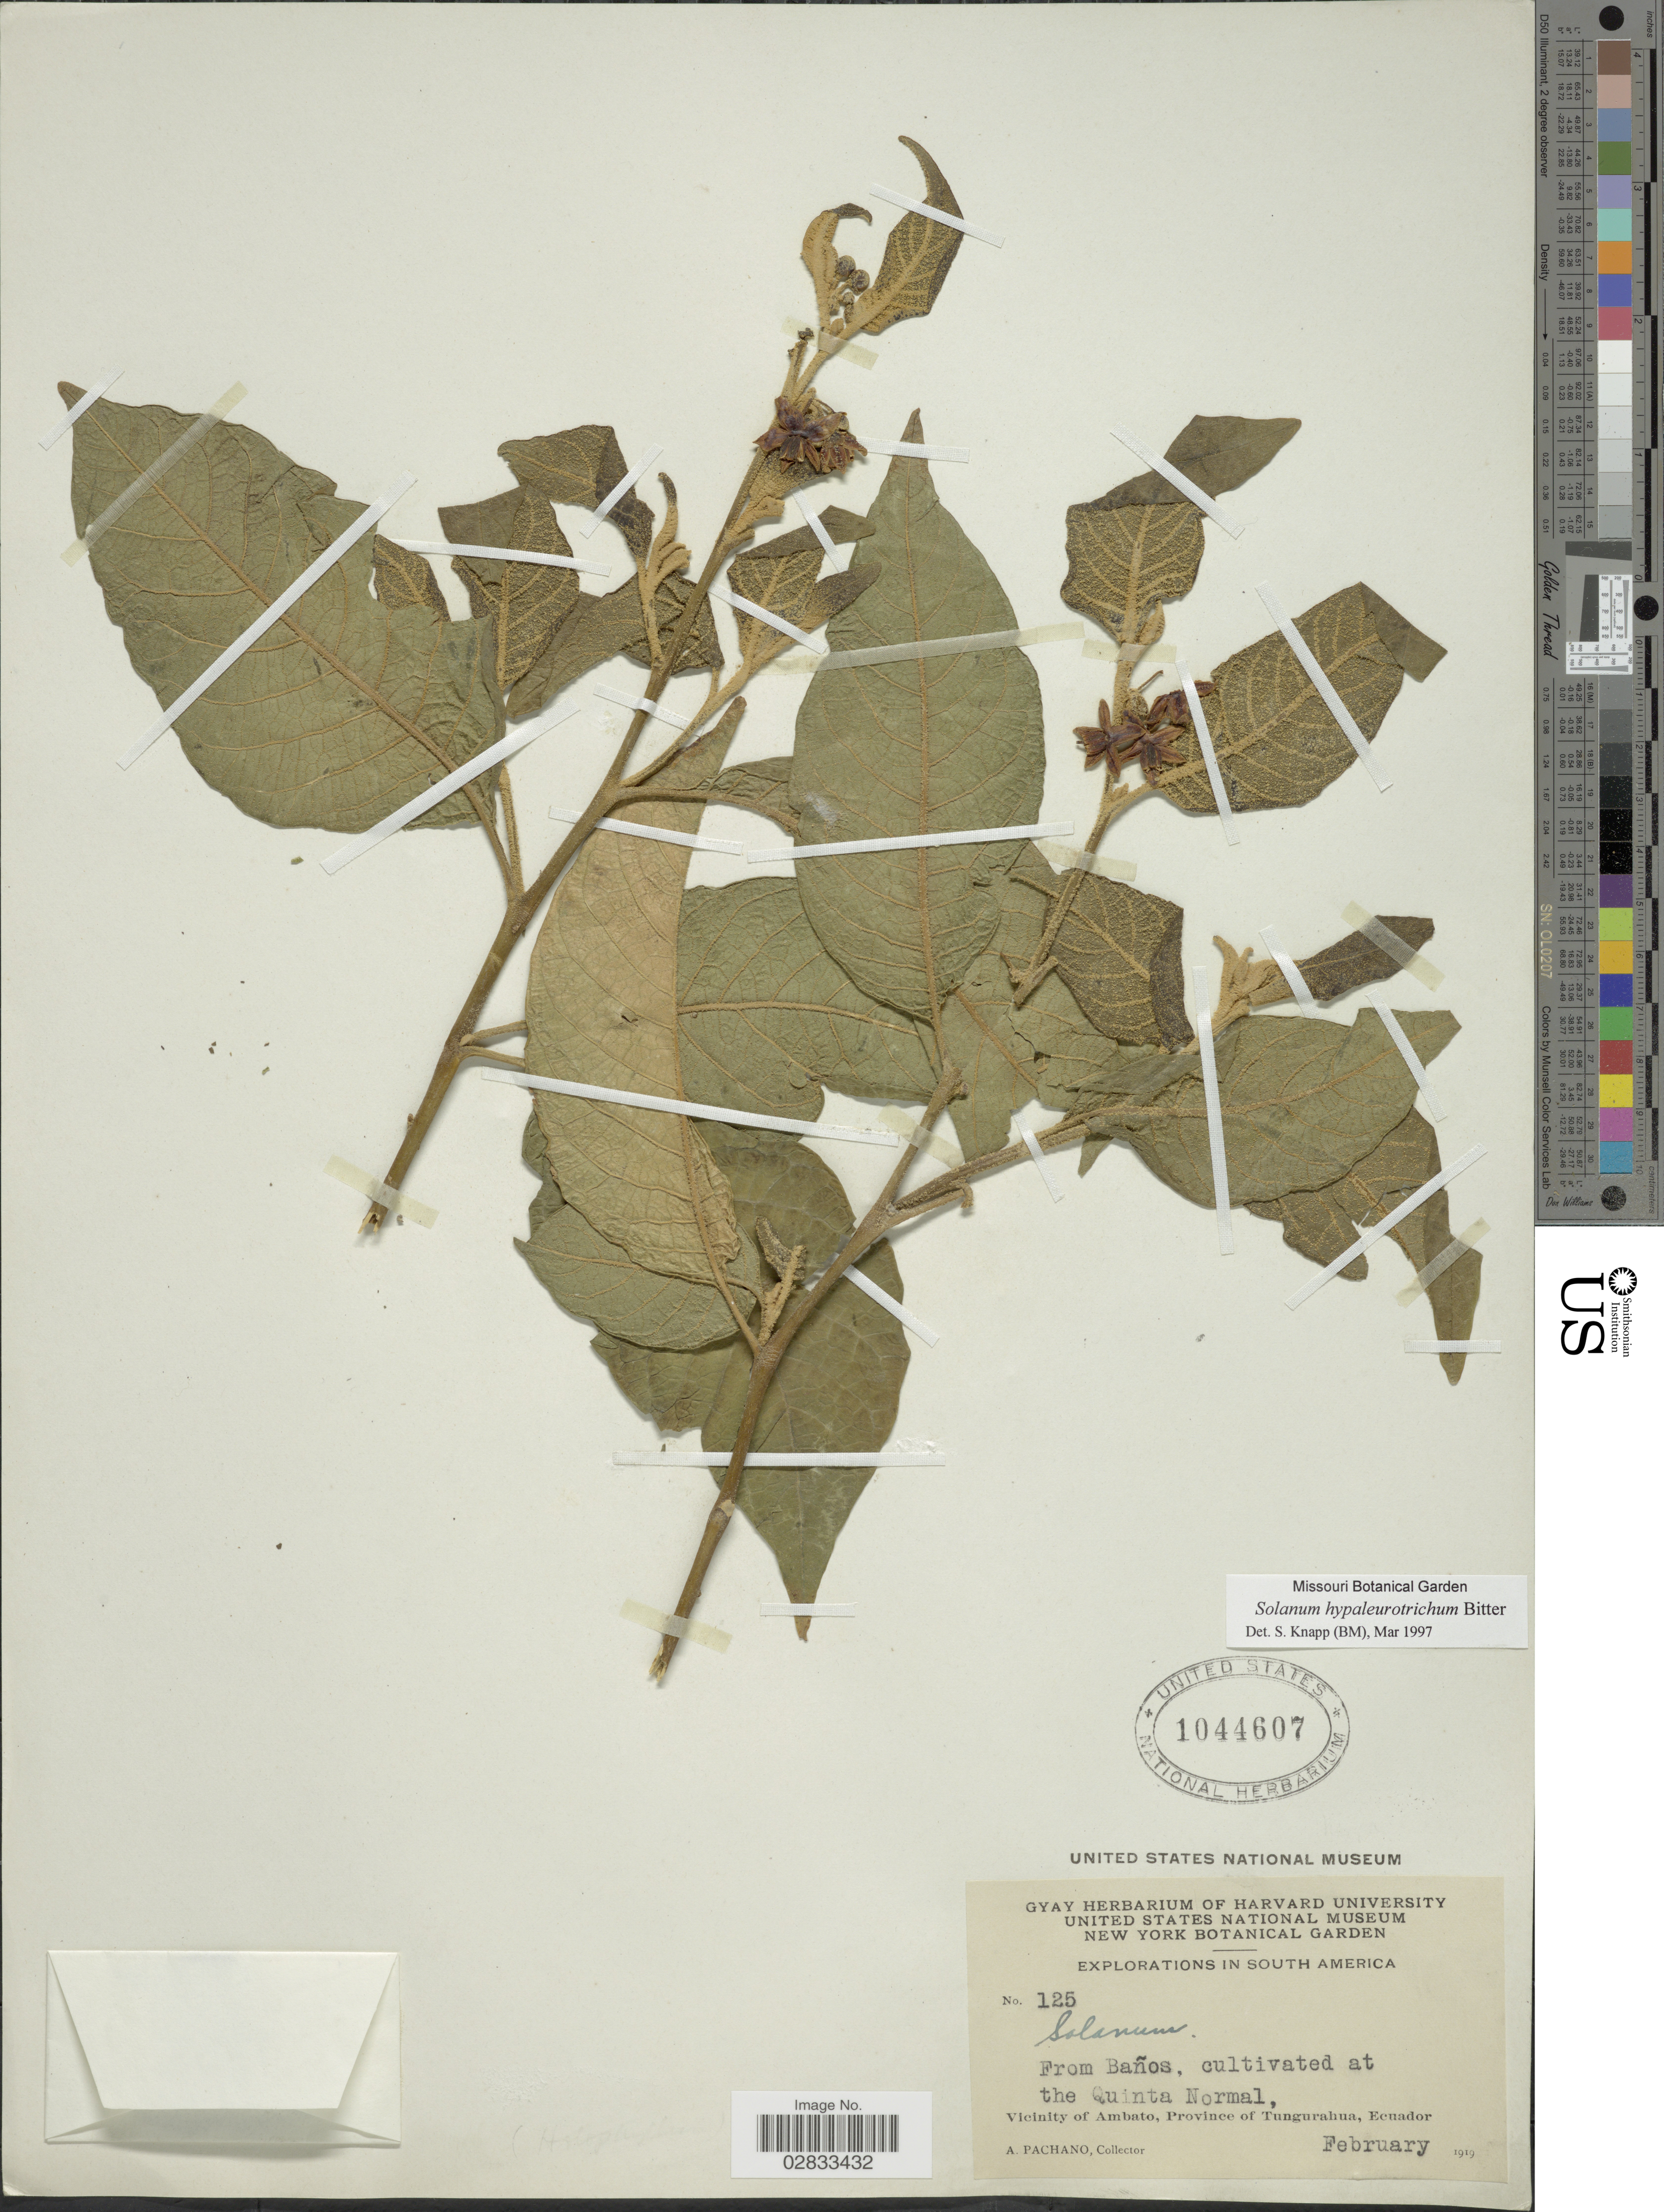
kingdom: Plantae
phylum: Tracheophyta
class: Magnoliopsida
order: Solanales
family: Solanaceae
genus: Solanum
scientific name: Solanum hypaleurotrichum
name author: Bitter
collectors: A. Pachano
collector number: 125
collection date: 1919-02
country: Ecuador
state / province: Tungurahua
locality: From Baños, cultivated at the Quinta Norma, Vicinity of Ambato, Province of Tungurahua.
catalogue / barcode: US 1044607